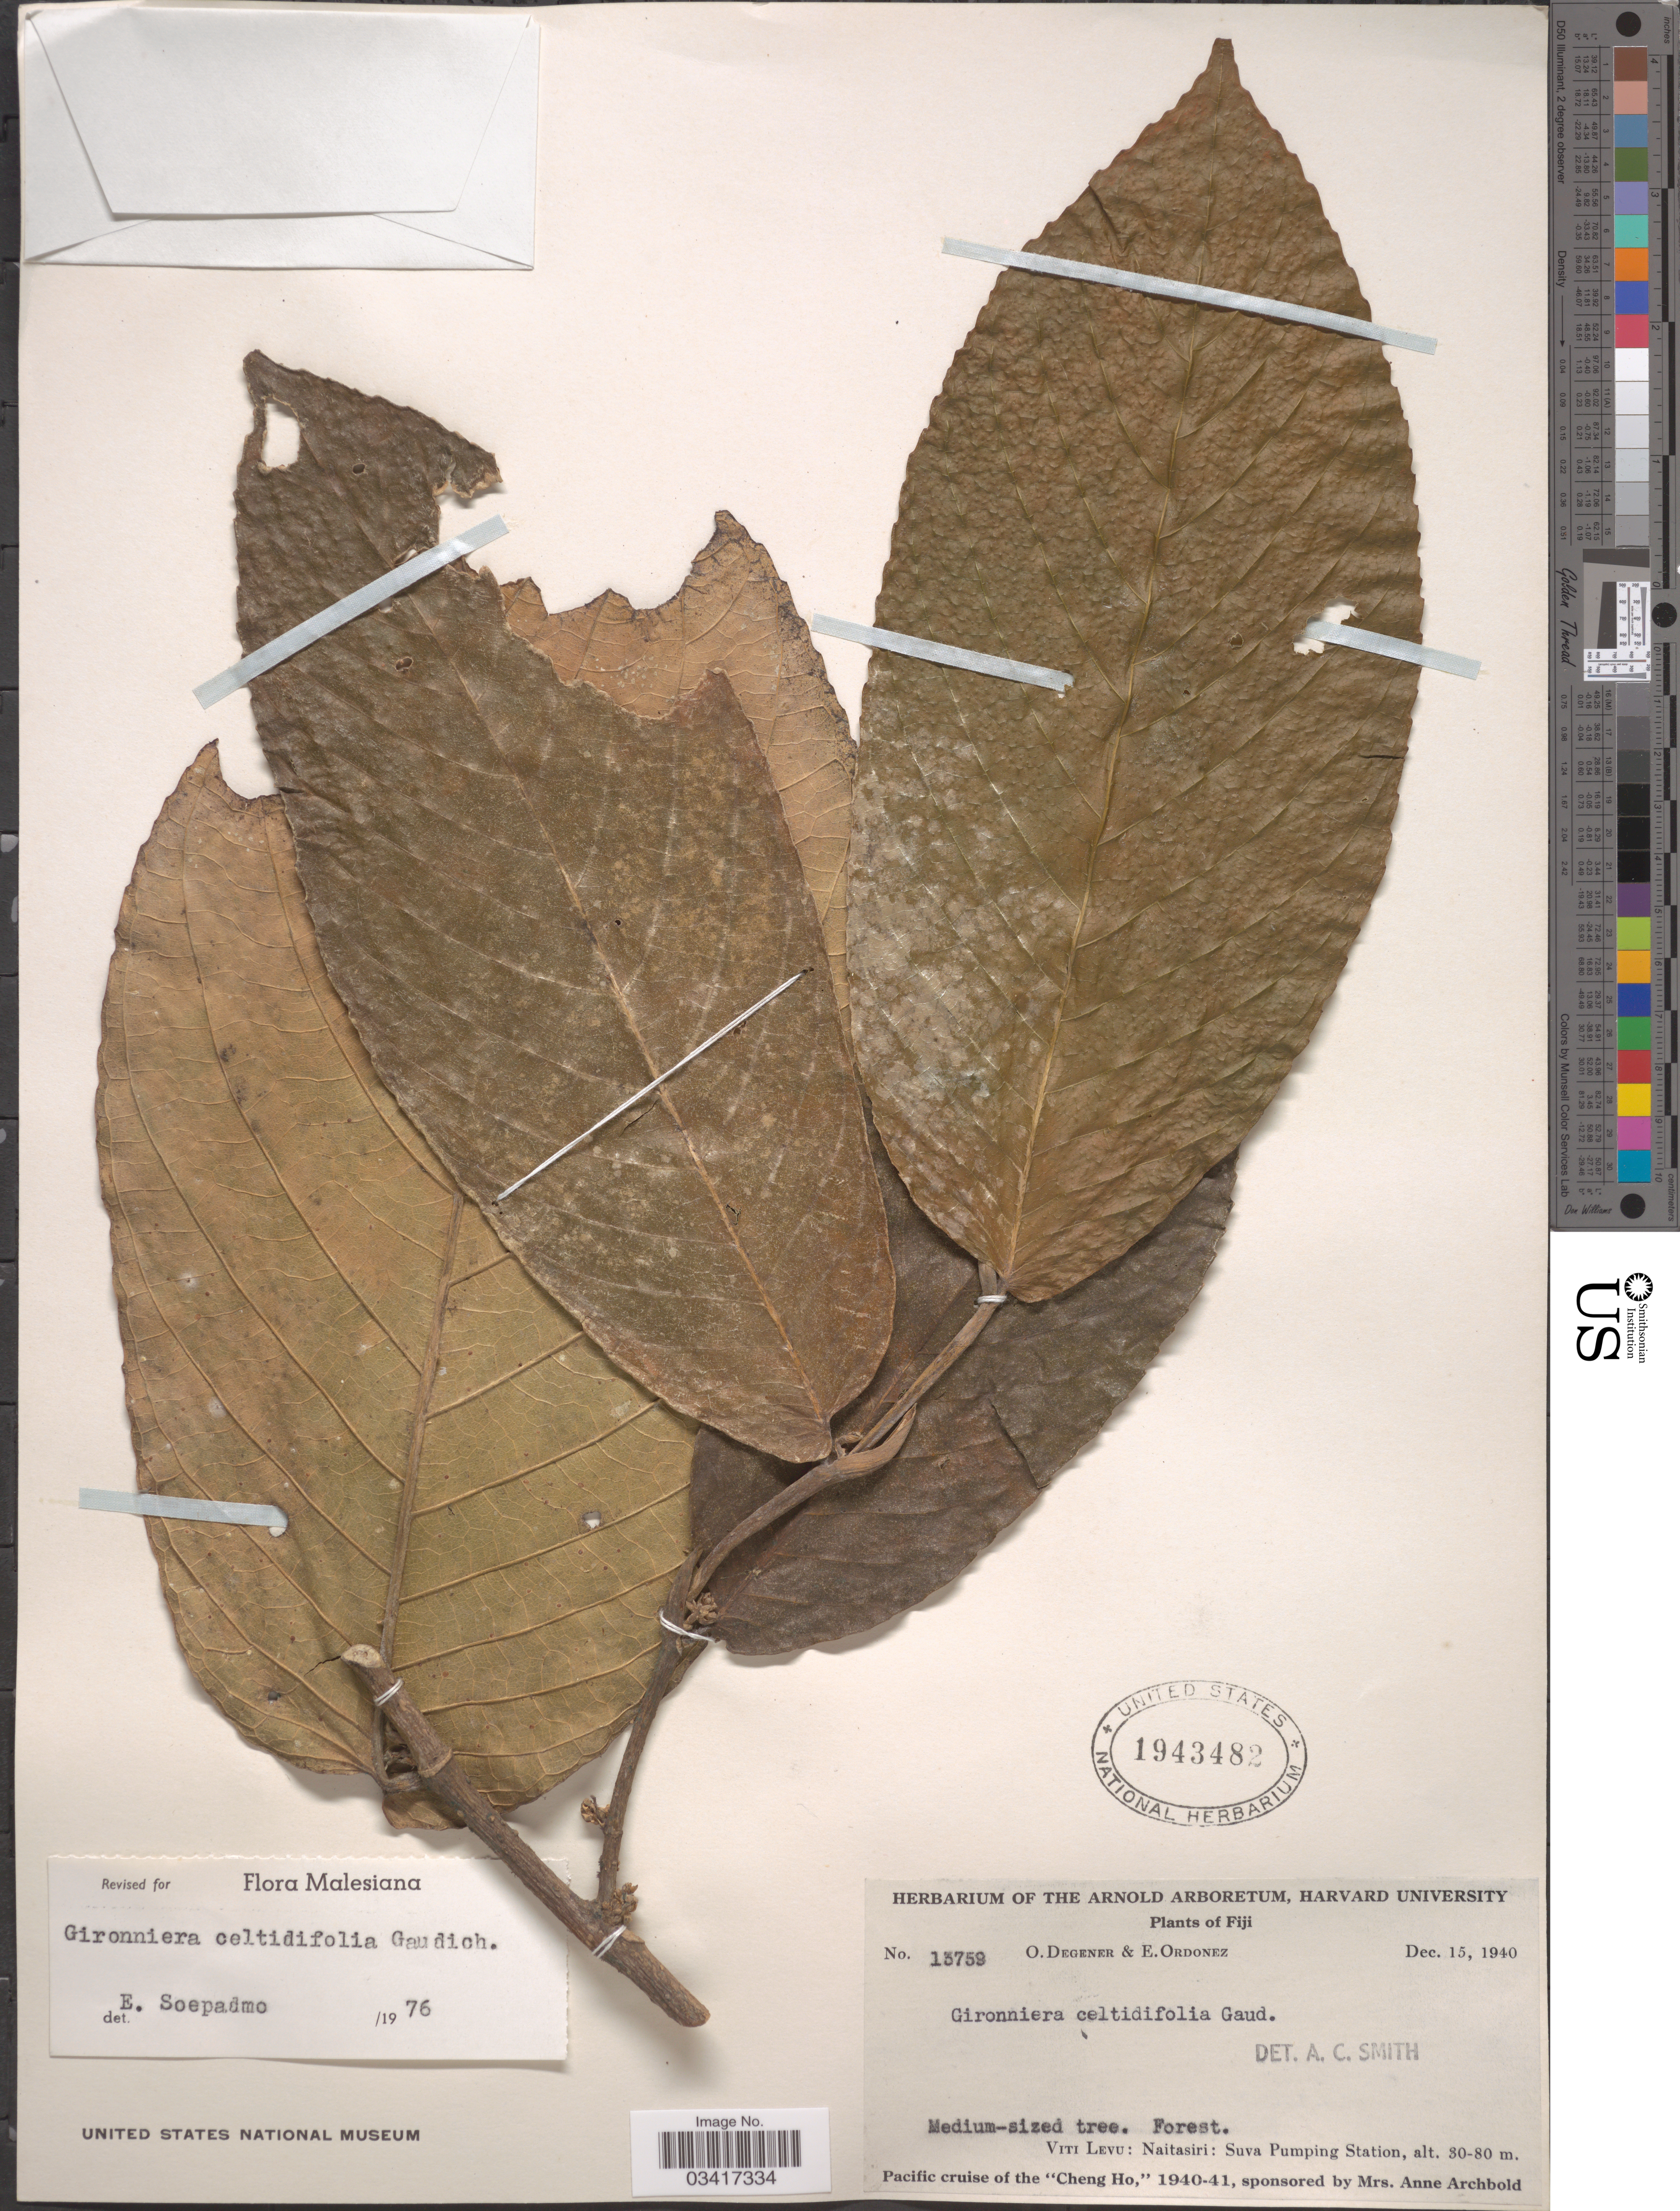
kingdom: Plantae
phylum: Tracheophyta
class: Magnoliopsida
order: Rosales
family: Cannabaceae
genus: Gironniera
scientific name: Gironniera celtidifolia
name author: Gaudich.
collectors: O. Degener & E. Ordonez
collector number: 13759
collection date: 1940-12-15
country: Fiji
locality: Viti Levu: Naitasiri: Suva Pumping Station.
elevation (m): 30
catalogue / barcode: US 1943482